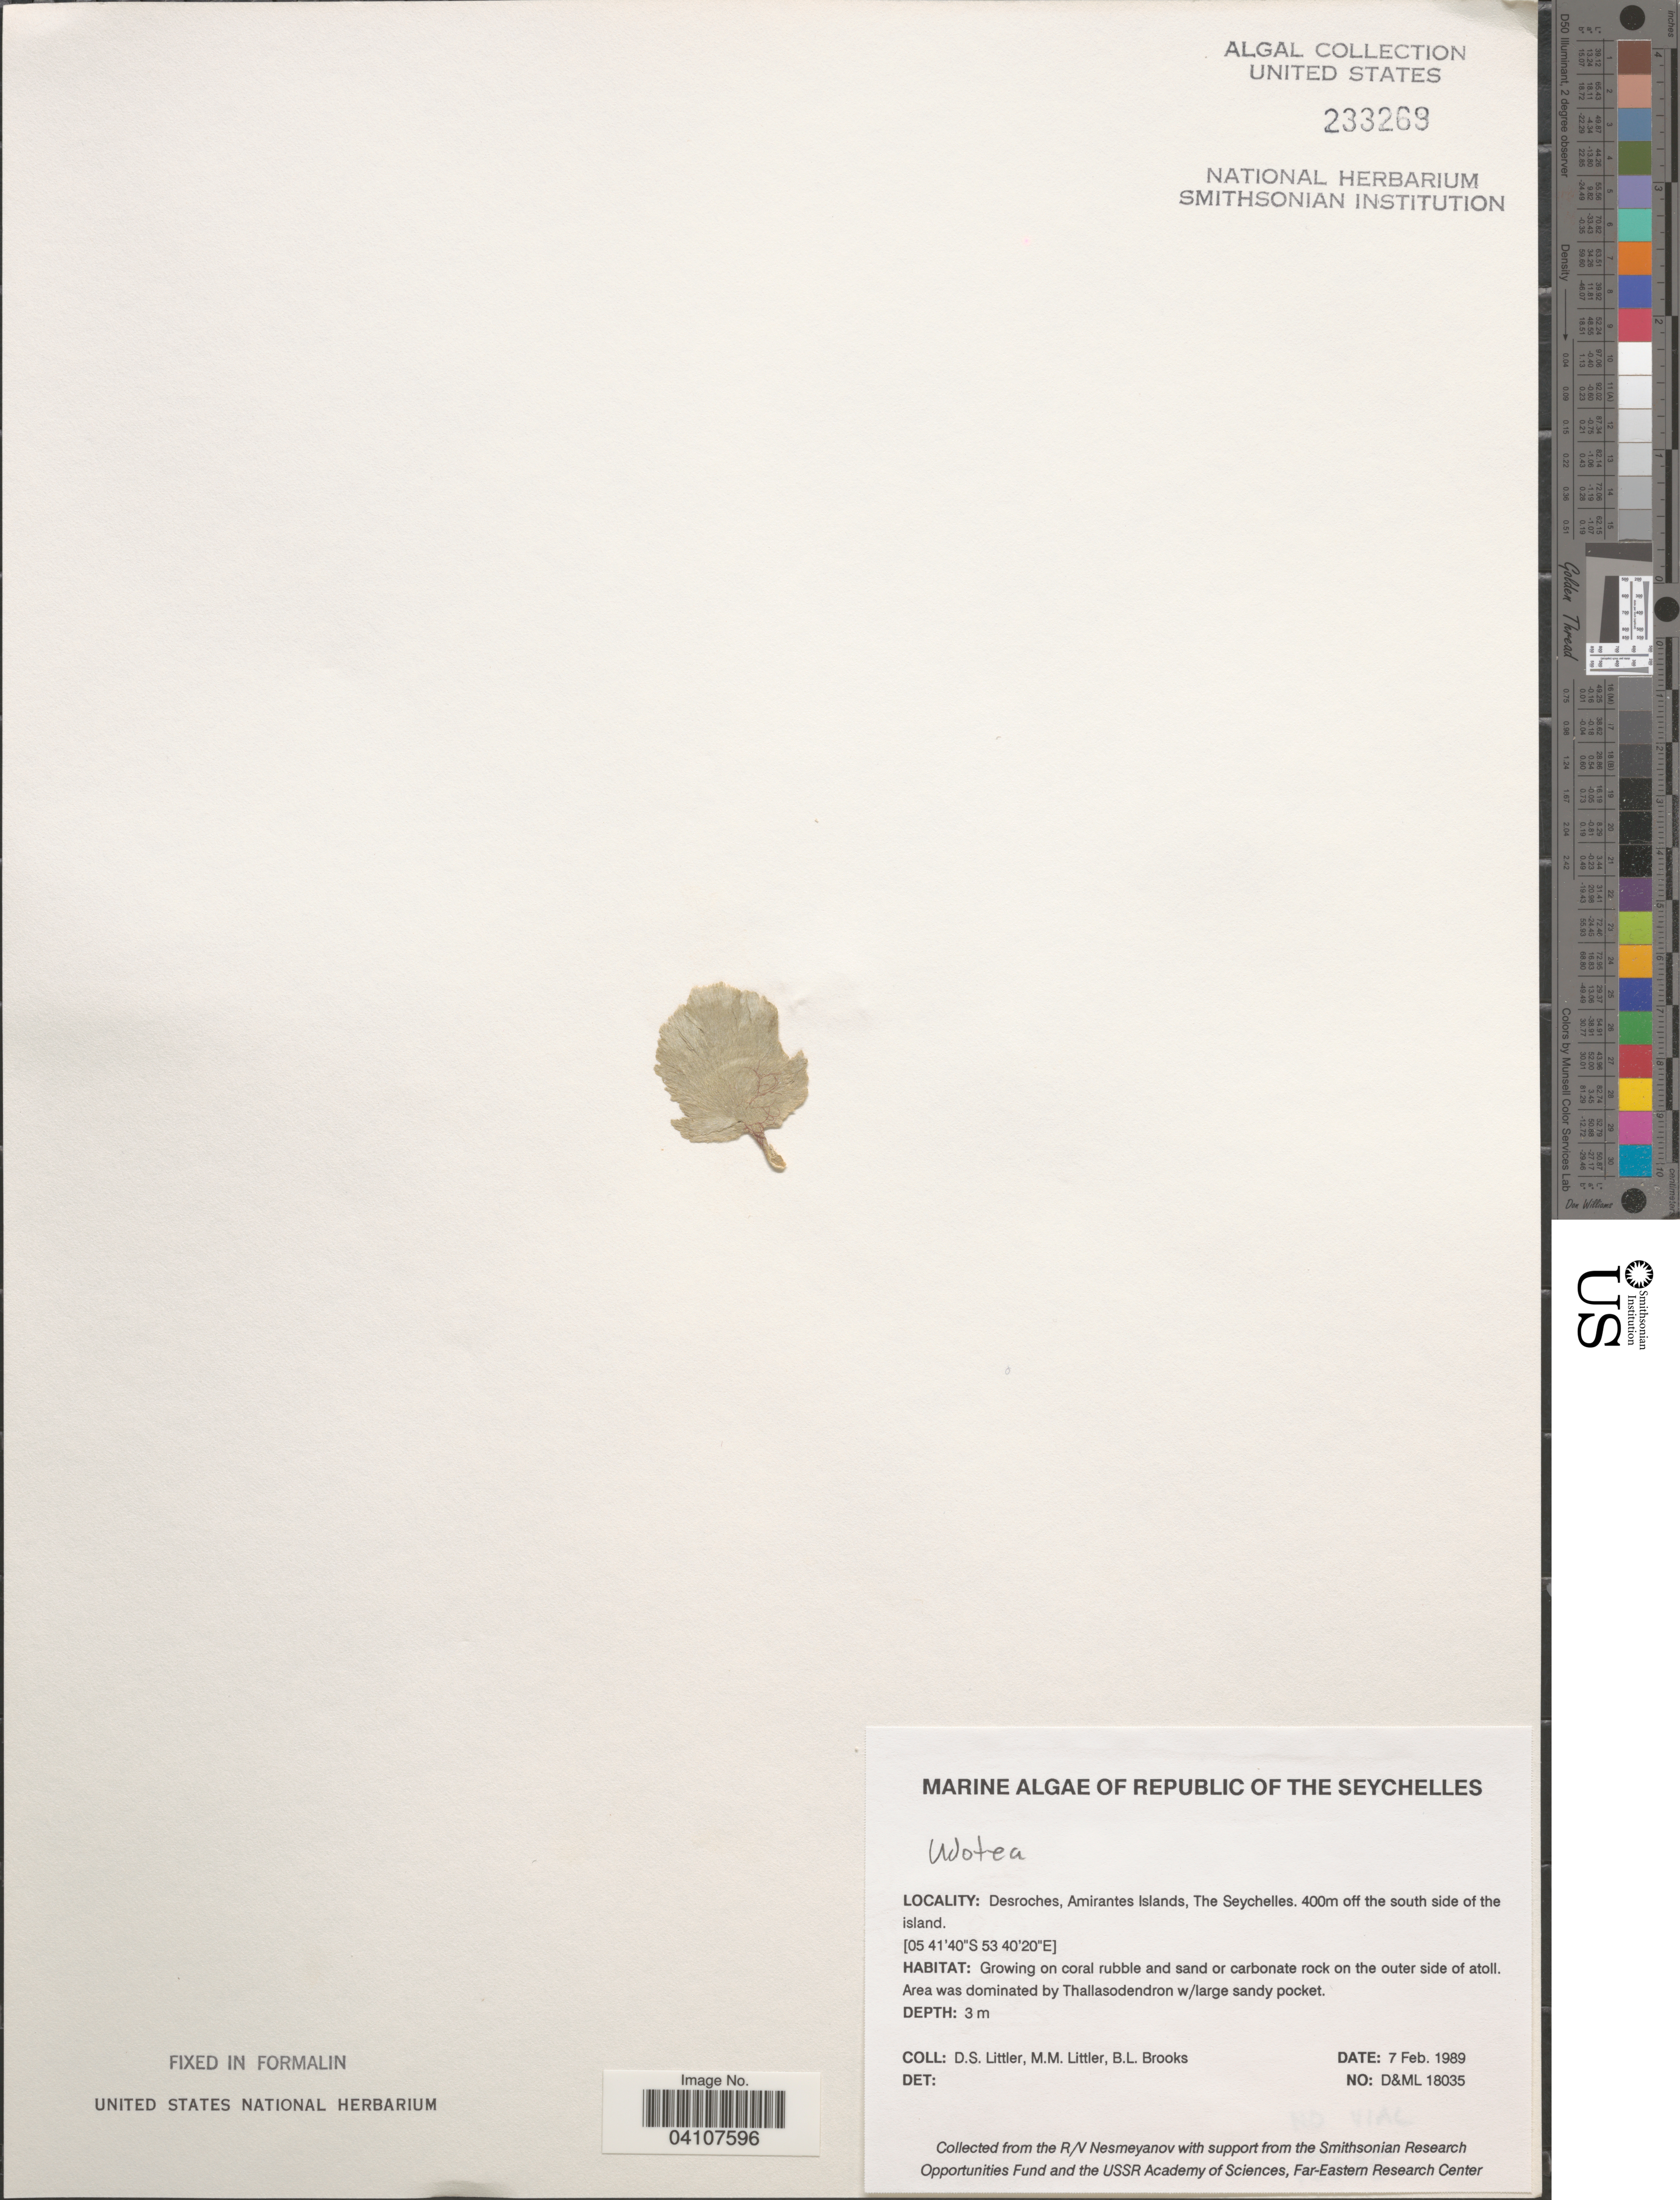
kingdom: Plantae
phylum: Chlorophyta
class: Ulvophyceae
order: Bryopsidales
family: Udoteaceae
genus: Udotea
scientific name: Udotea sp.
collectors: D. S. Littler & B. Brooks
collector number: D&ML18035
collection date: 1989-02-07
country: Seychelles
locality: Republic of the Seychelles. Desroches, Amirantes Islands. 400m off the south side of the island.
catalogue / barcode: US 233269